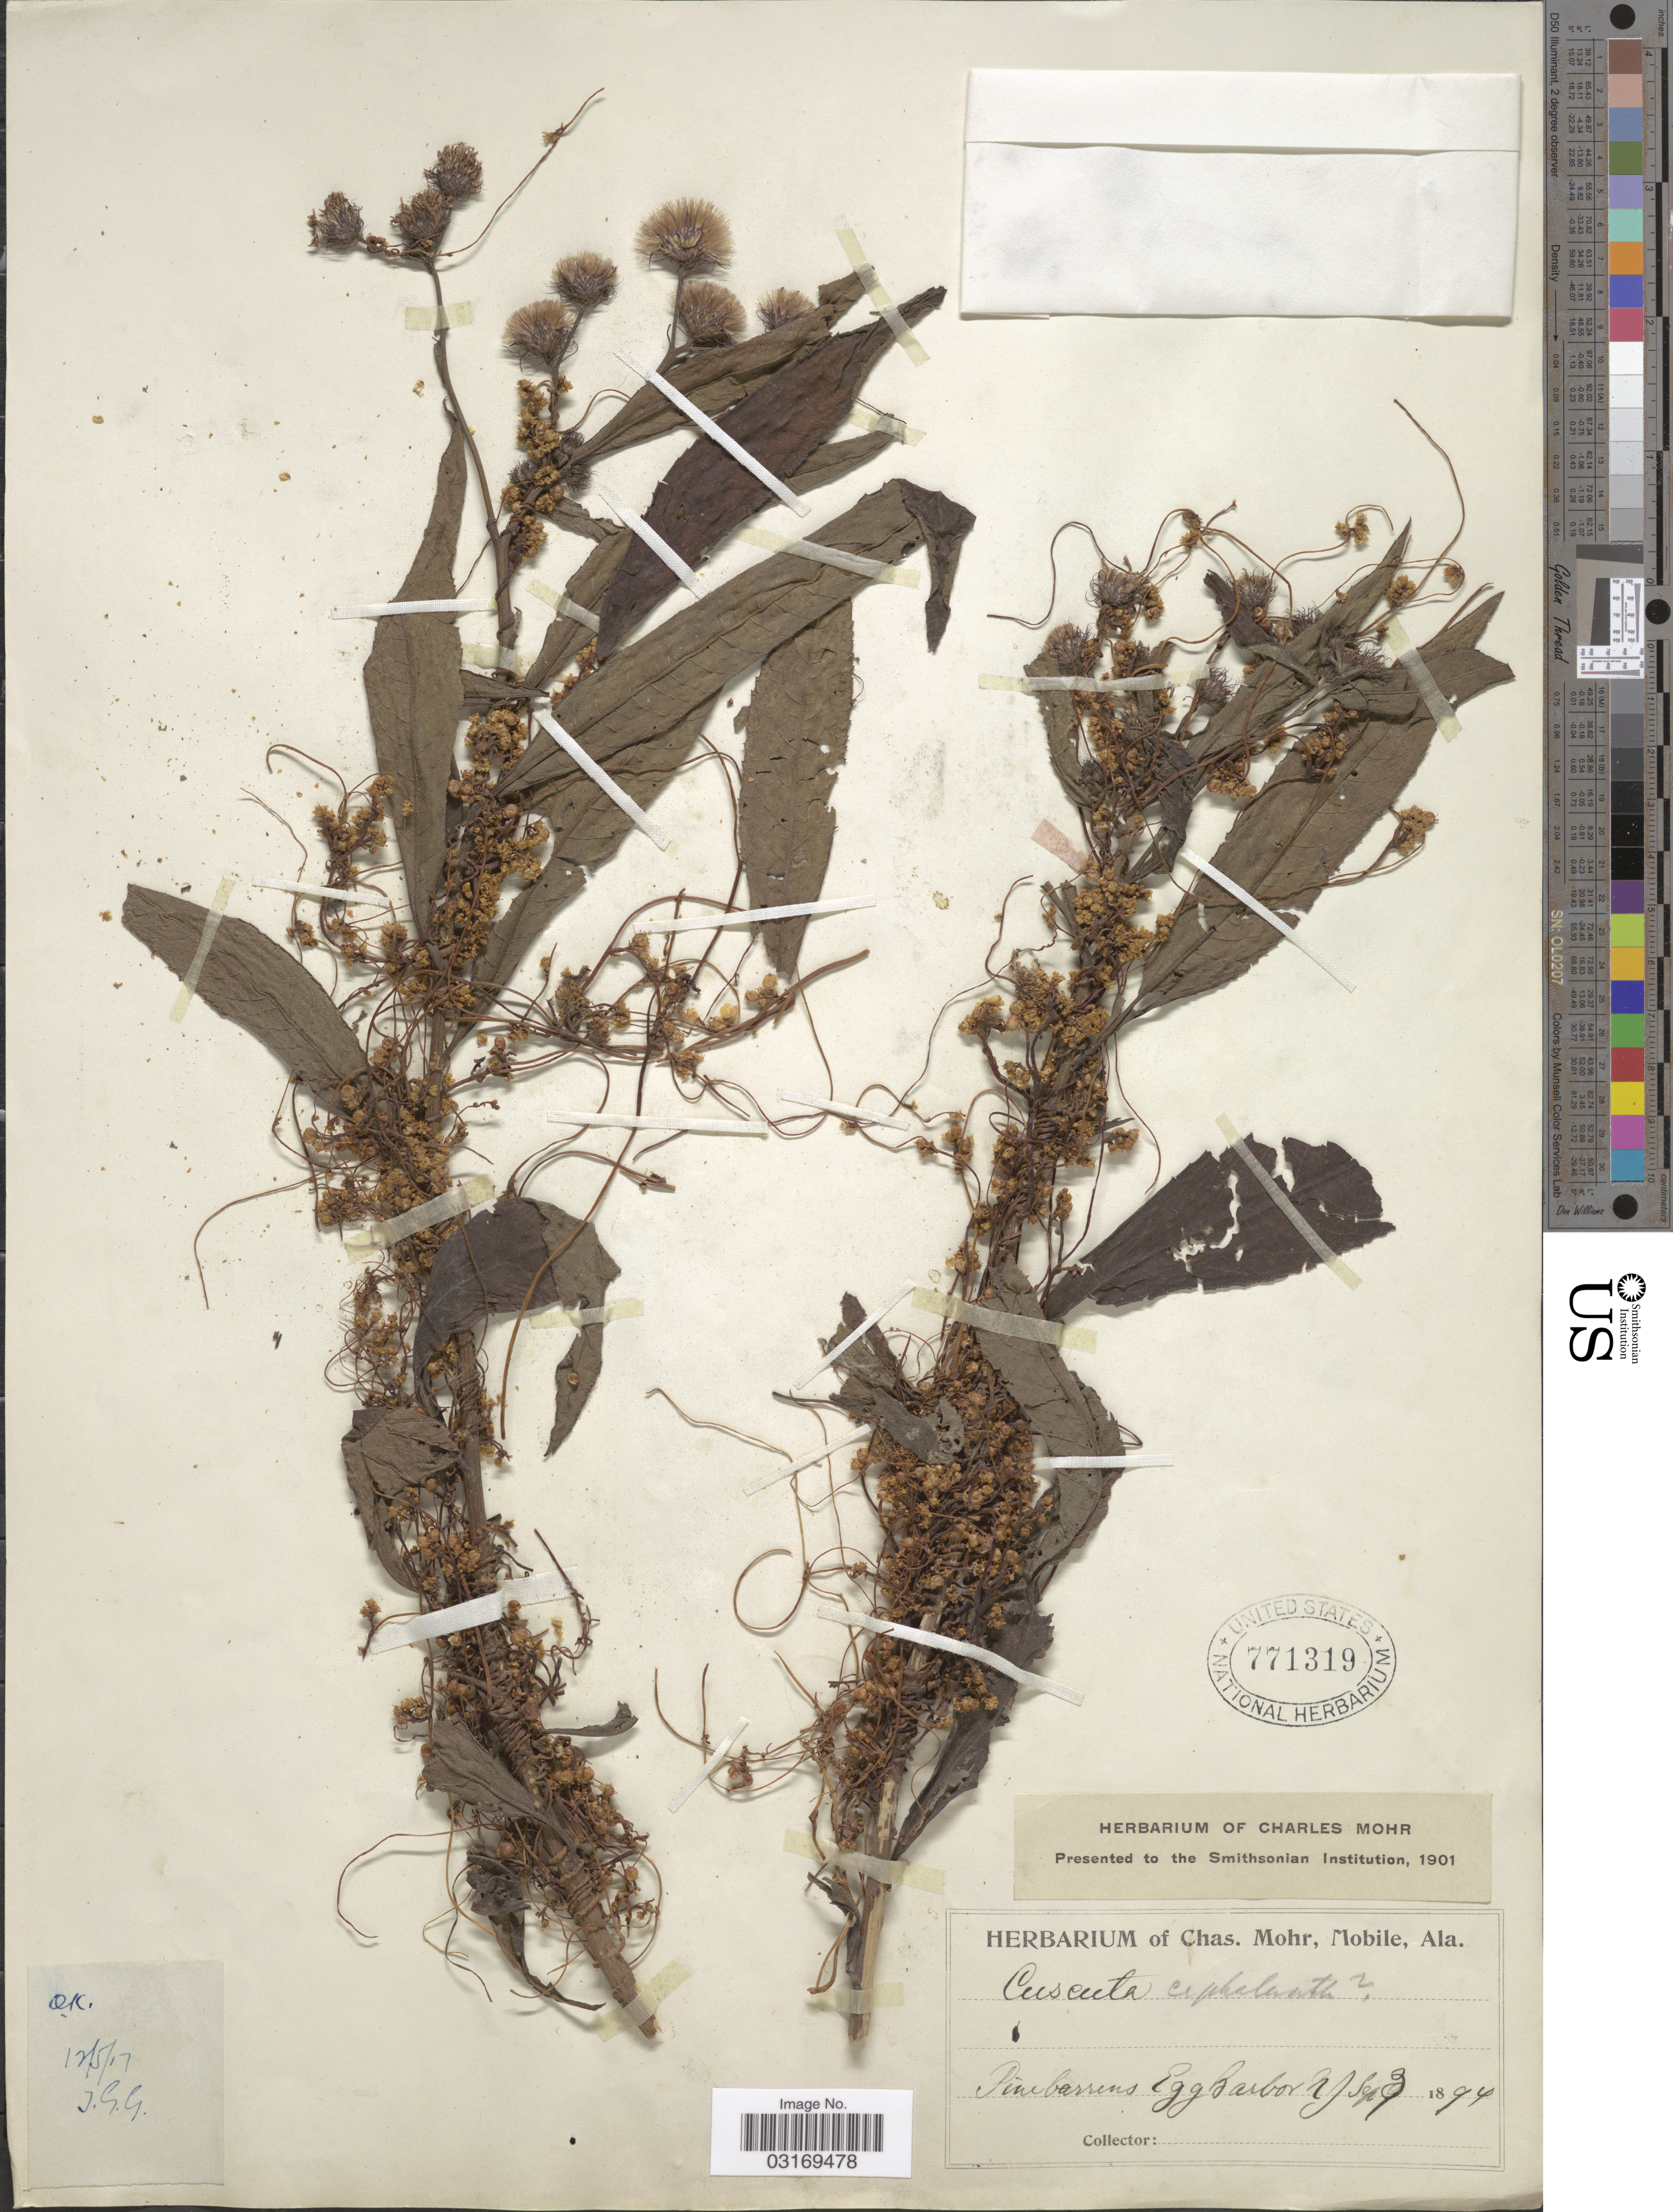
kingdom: Plantae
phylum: Tracheophyta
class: Magnoliopsida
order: Solanales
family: Convolvulaceae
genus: Cuscuta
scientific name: Cuscuta cephalanthi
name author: Engelm.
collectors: ex herb. Charles Mohr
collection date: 1894-09-03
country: United States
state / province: New Jersey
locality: Pine barrens Egg Barbor.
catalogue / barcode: US 771319